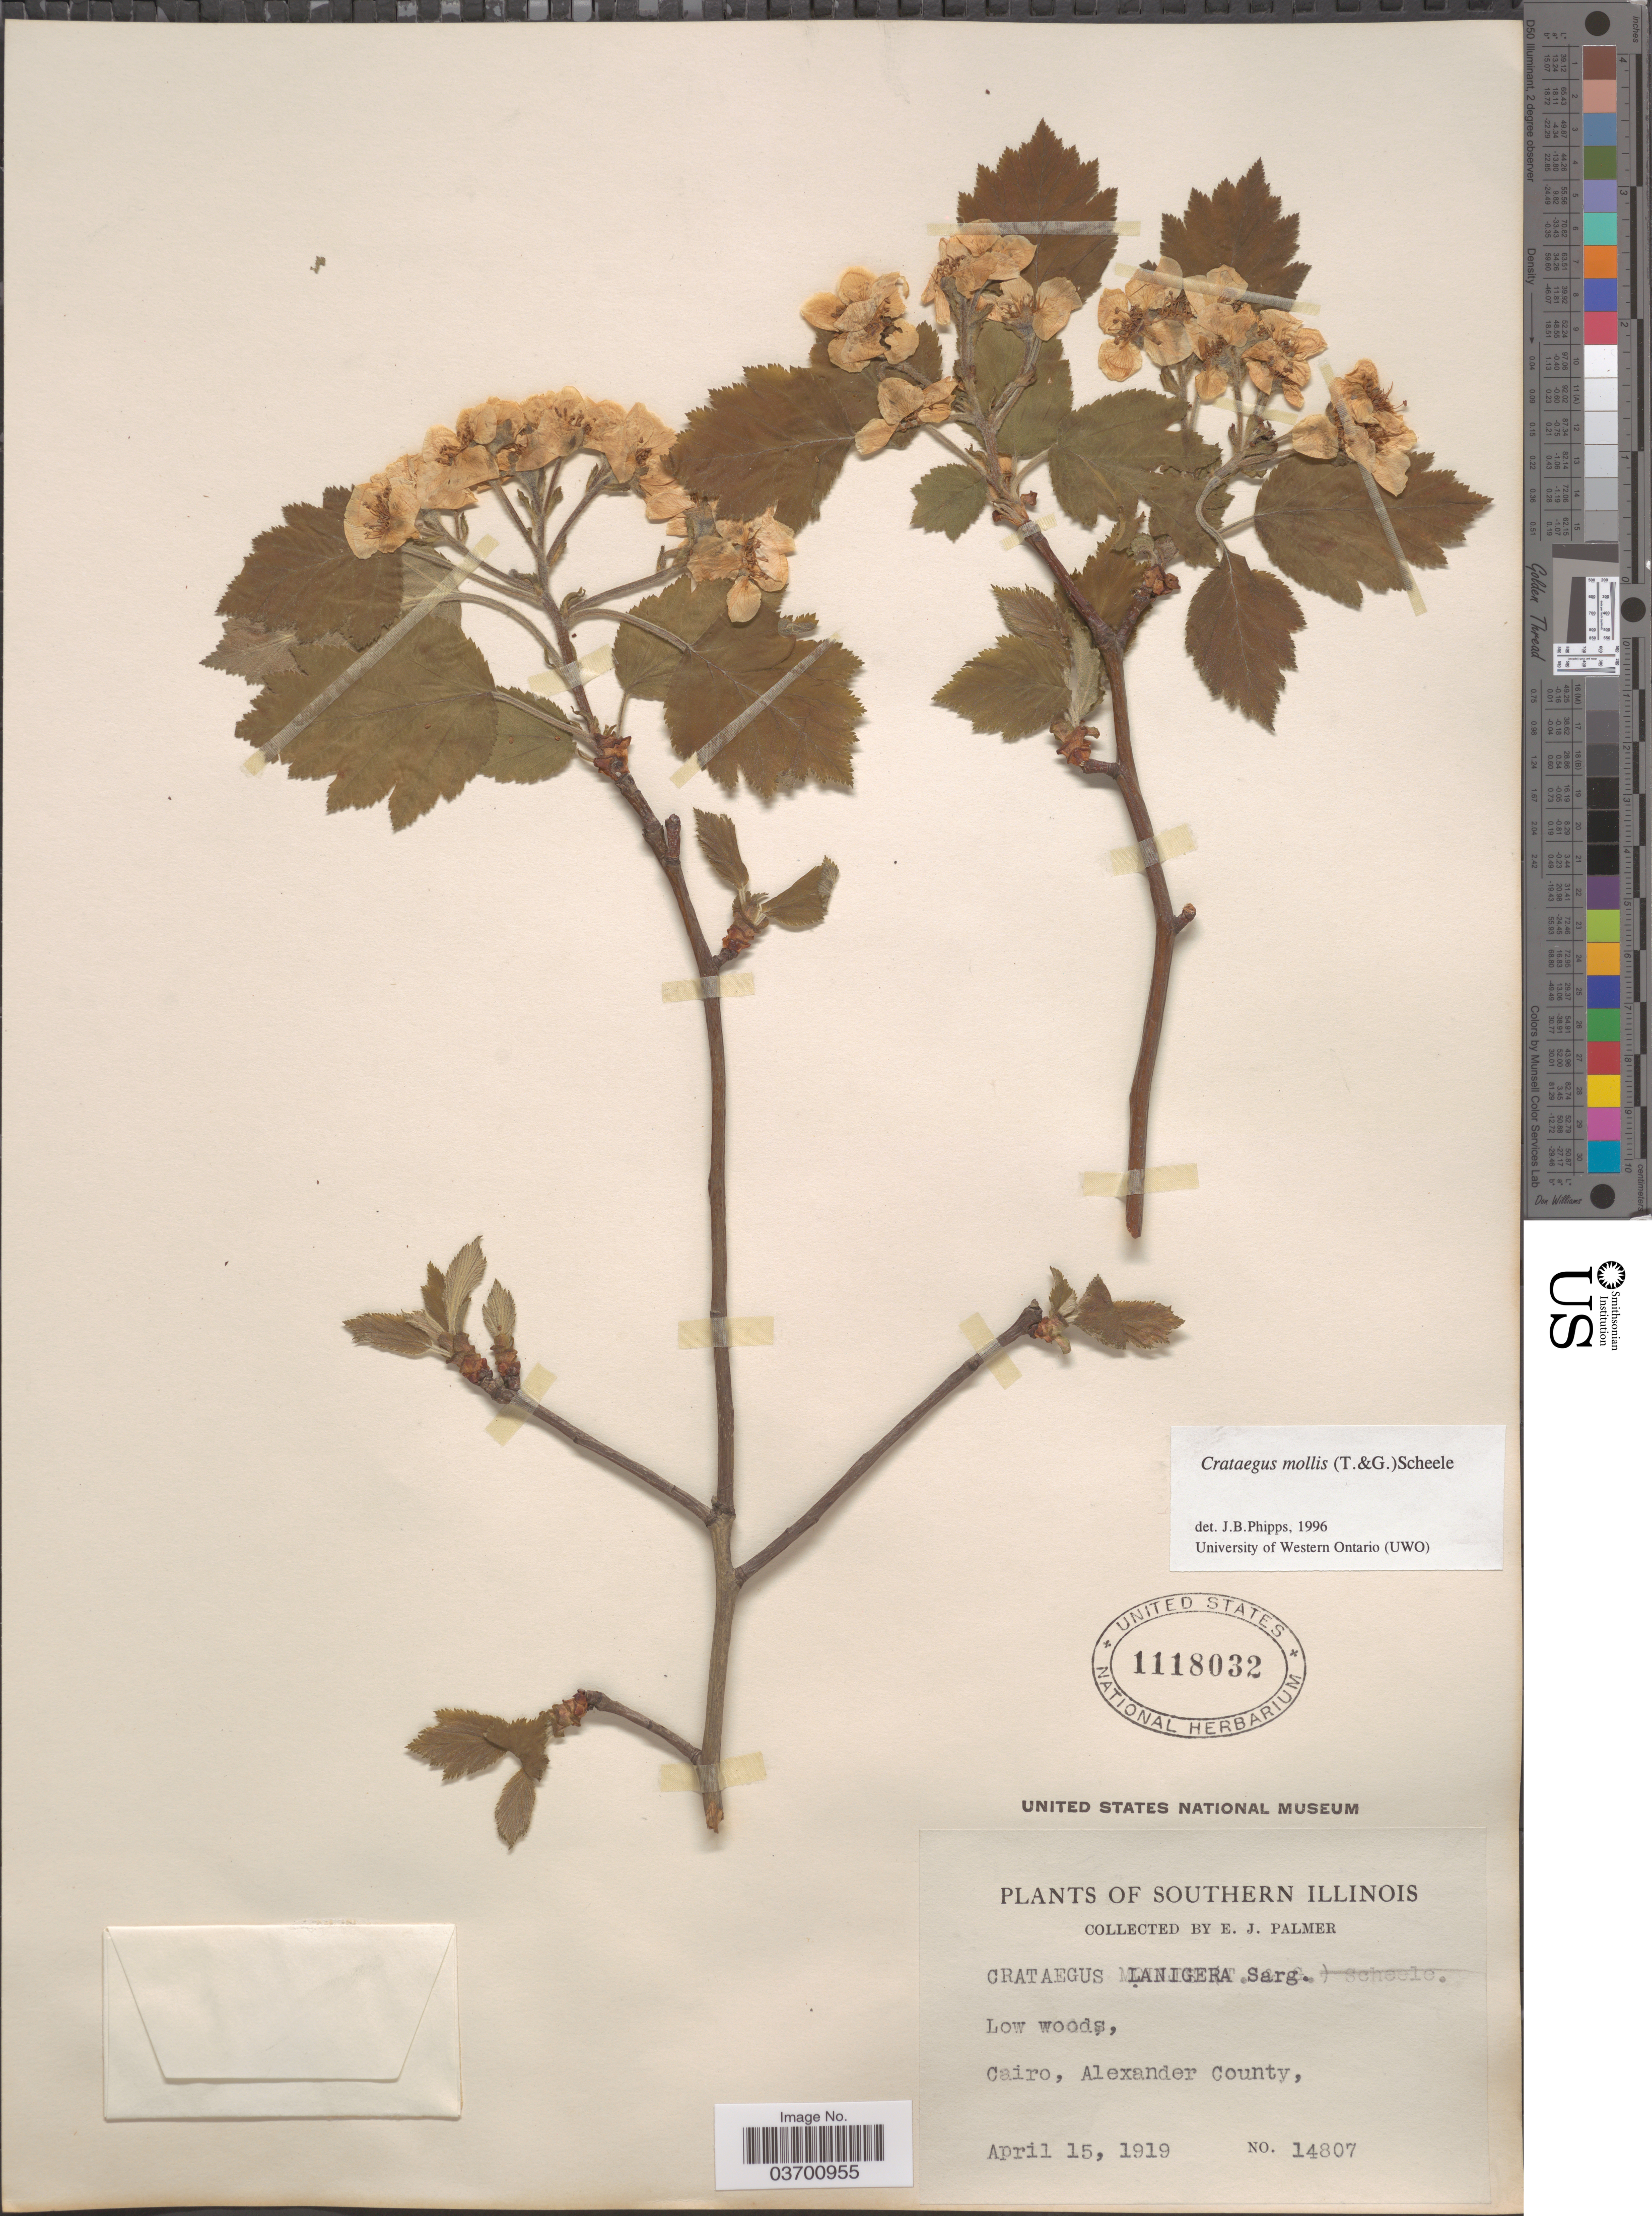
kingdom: Plantae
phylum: Tracheophyta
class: Magnoliopsida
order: Rosales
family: Rosaceae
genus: Crataegus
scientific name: Crataegus mollis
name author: (Torr. & A. Gray) Scheele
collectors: E. J. Palmer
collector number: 14807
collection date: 1919-04-15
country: United States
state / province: Illinois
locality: Southern Illinois. Cairo, Alexander County.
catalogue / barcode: US 1118032